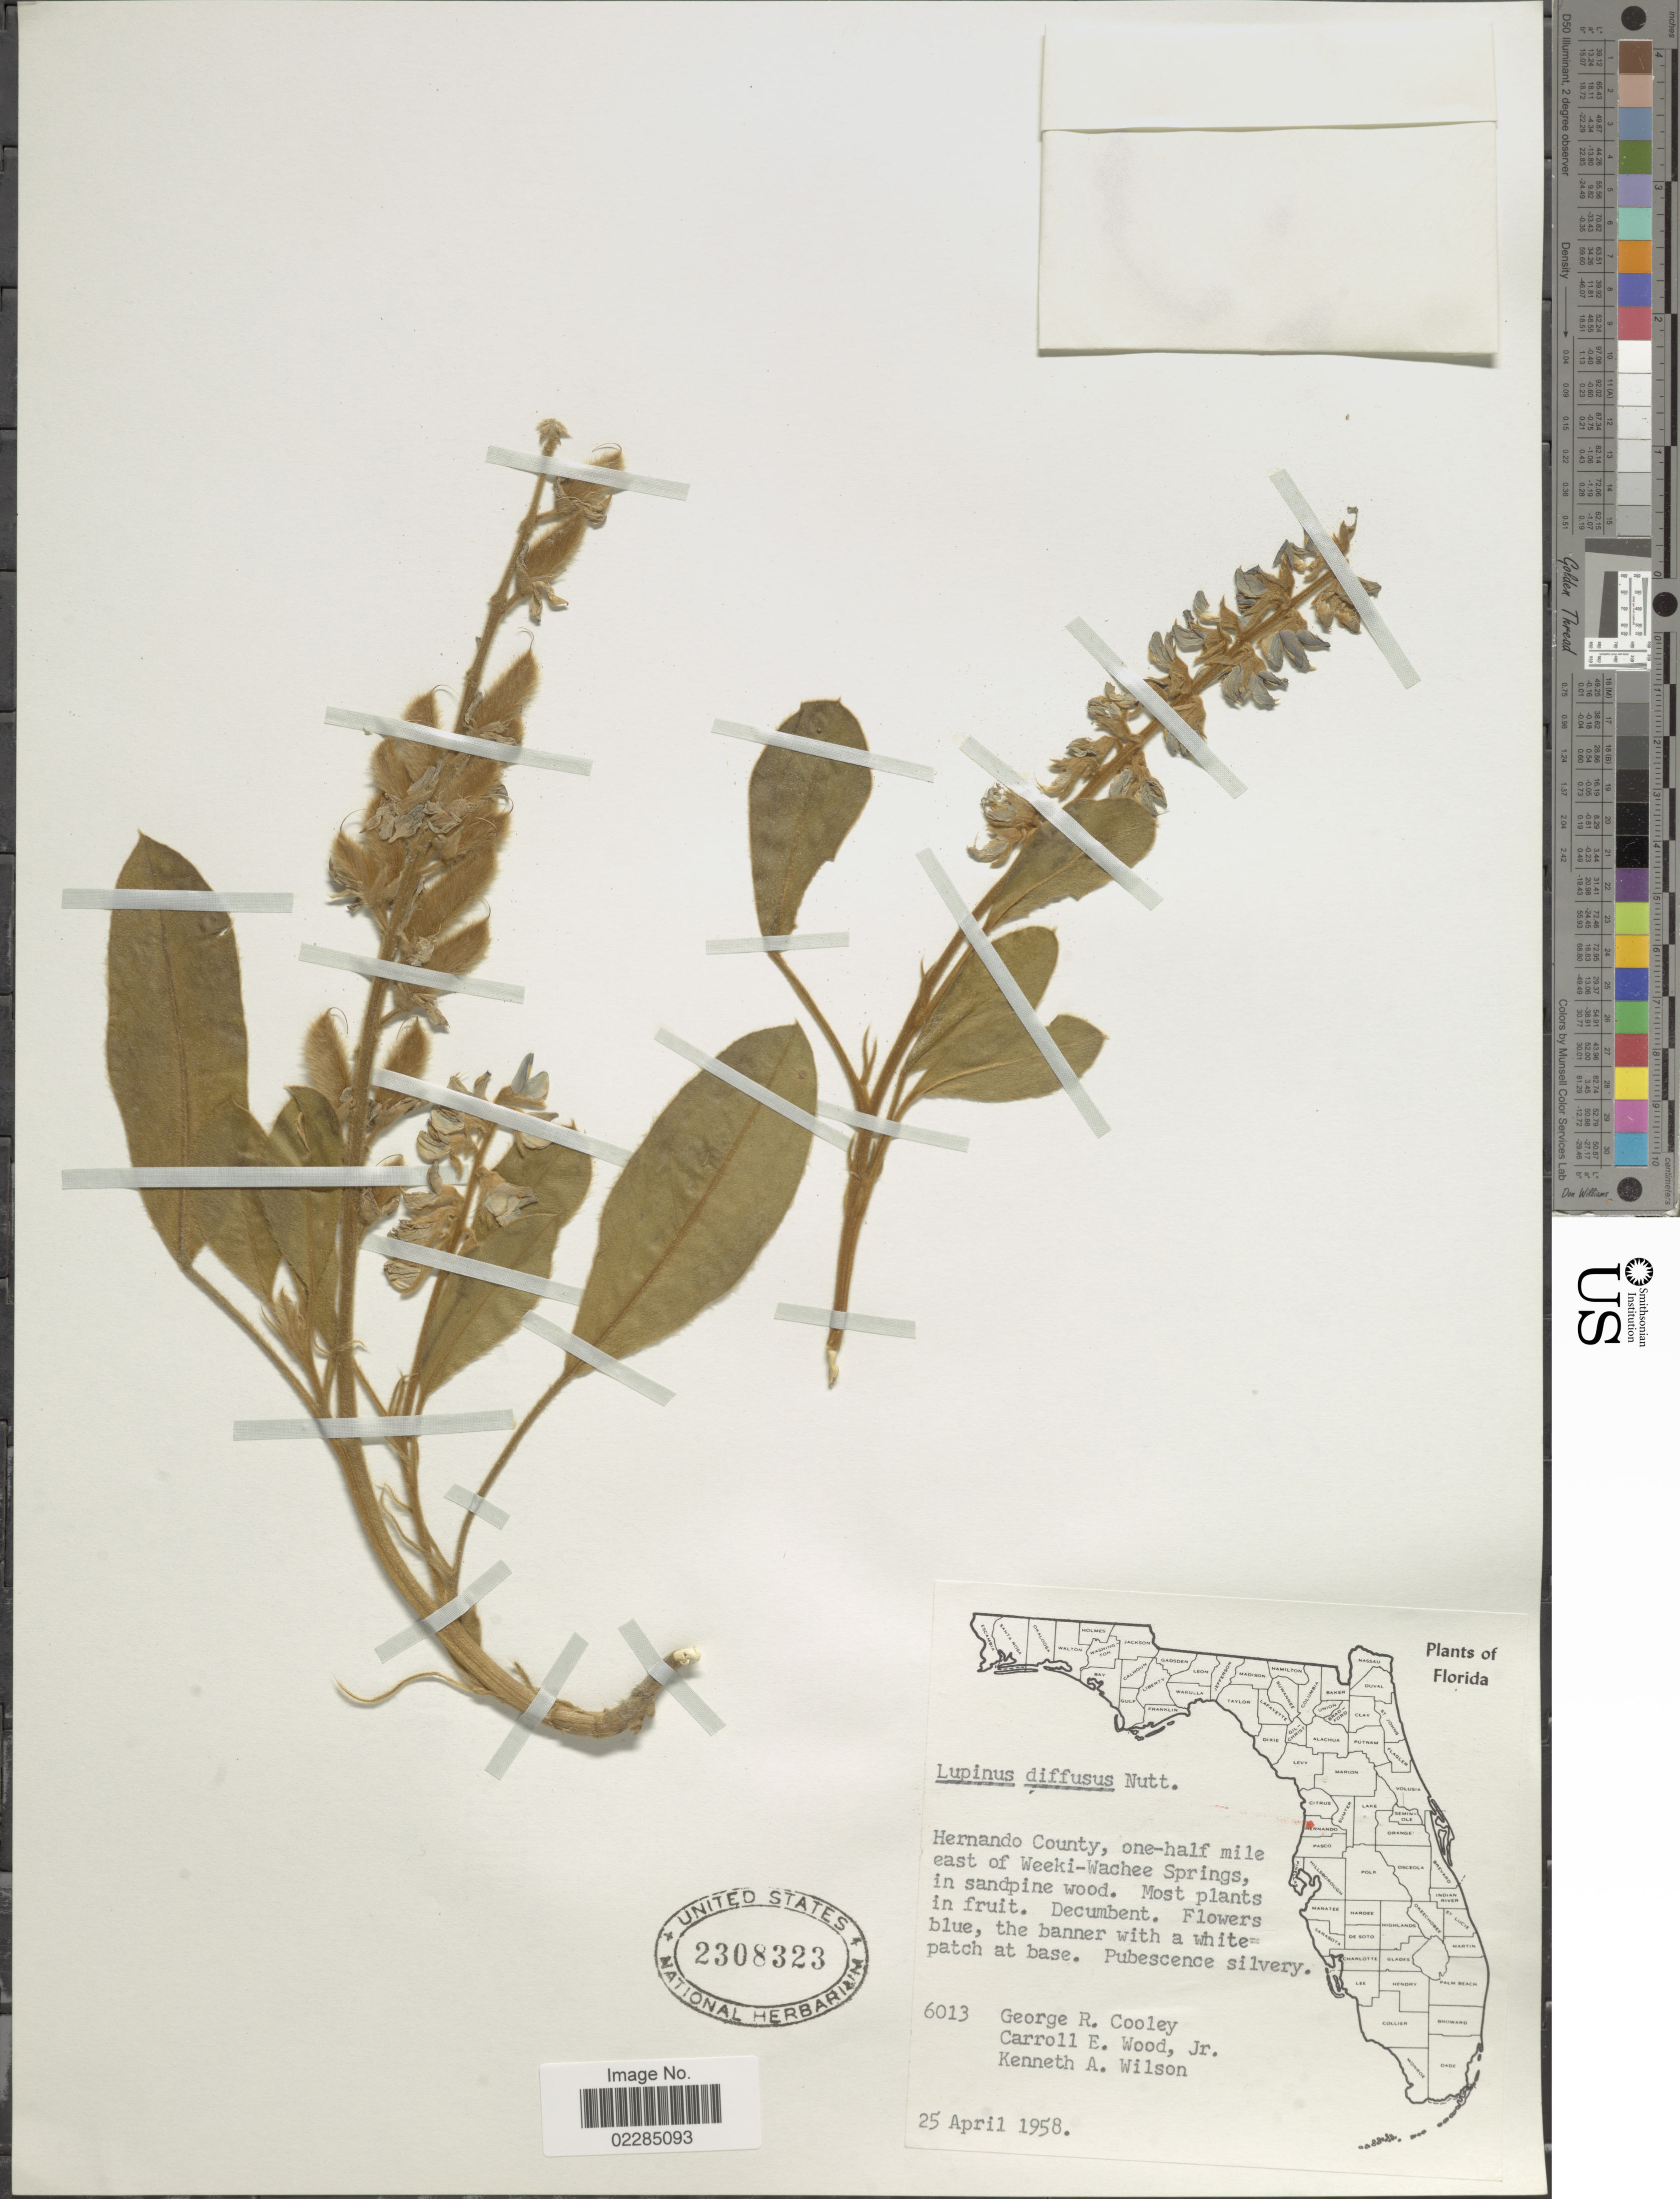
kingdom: Plantae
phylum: Tracheophyta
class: Magnoliopsida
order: Fabales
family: Fabaceae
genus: Lupinus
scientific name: Lupinus diffusus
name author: Nutt.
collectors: G. R. Cooley, C. Wood & K. A. Wilson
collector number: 6013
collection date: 1958-04-25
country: United States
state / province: Florida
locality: Hernando County, one- half mile east of Weeki- Wachee Springs, in sandpine wood.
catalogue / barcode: US 2308323